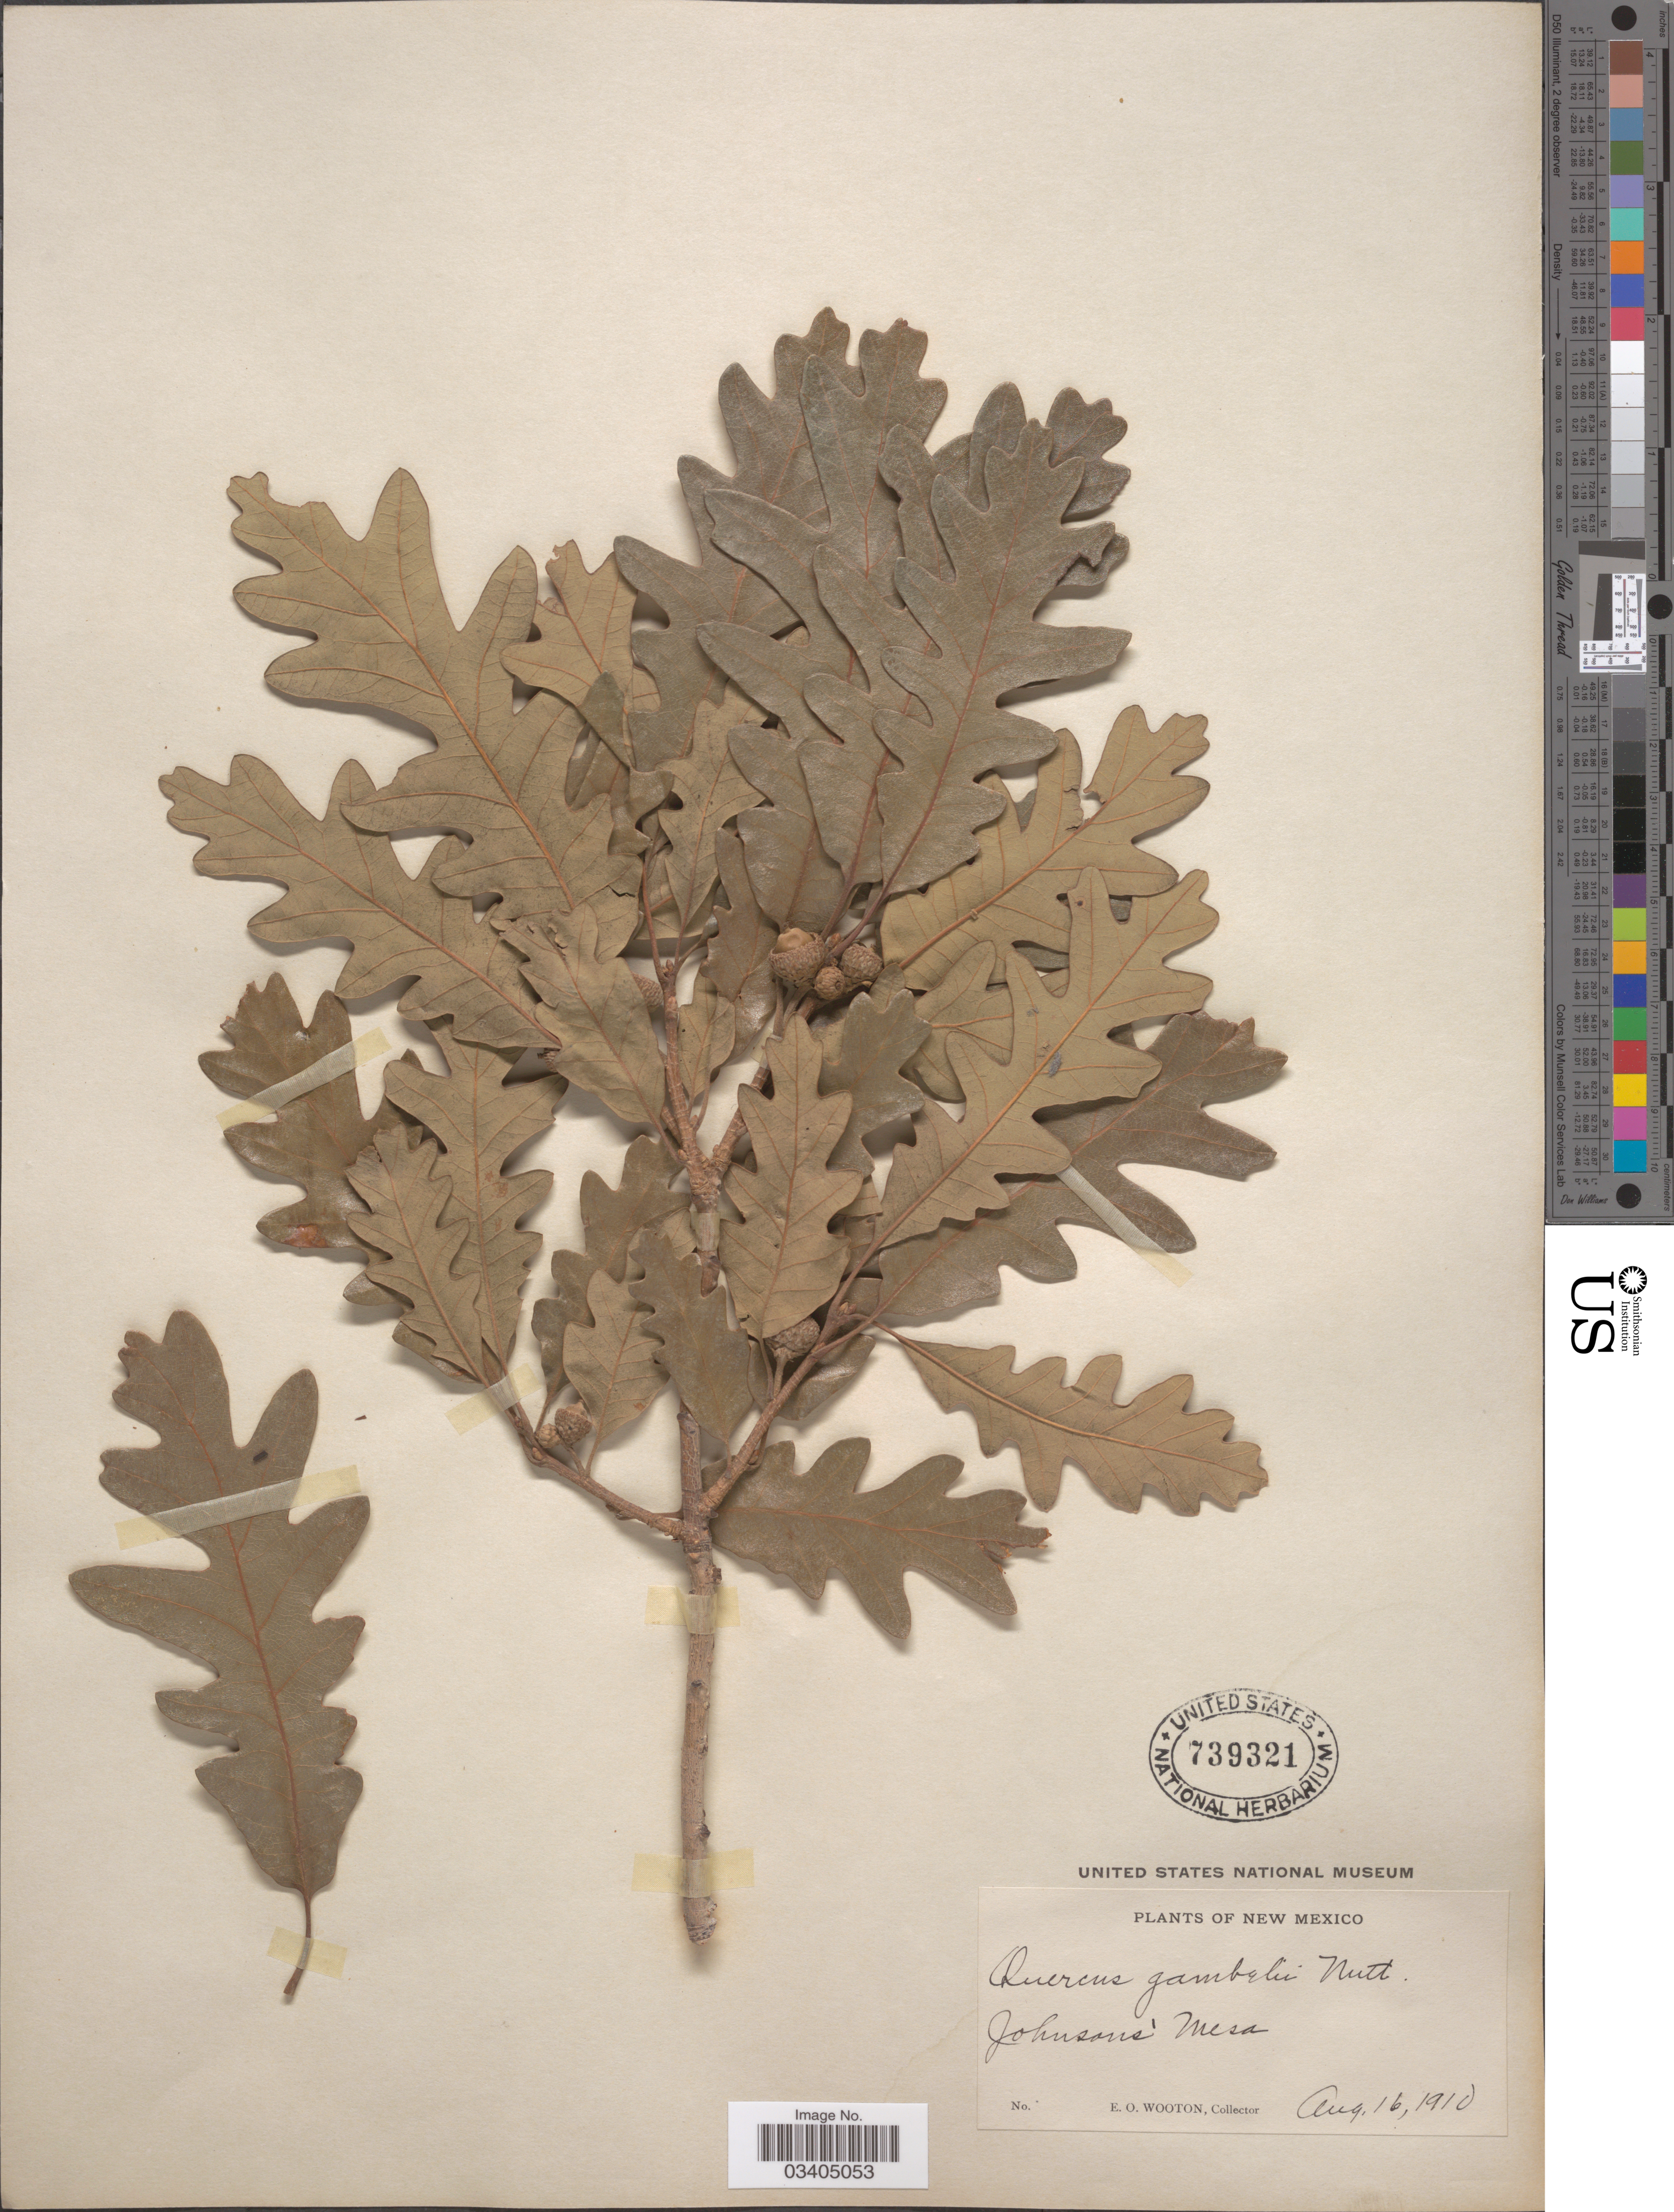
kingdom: Plantae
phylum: Tracheophyta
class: Magnoliopsida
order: Fagales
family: Fagaceae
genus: Quercus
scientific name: Quercus gambelii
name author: Nutt.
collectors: E. O. Wooton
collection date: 1910-08-16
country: United States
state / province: New Mexico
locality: Johnsons' Mesa.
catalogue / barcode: US 739321